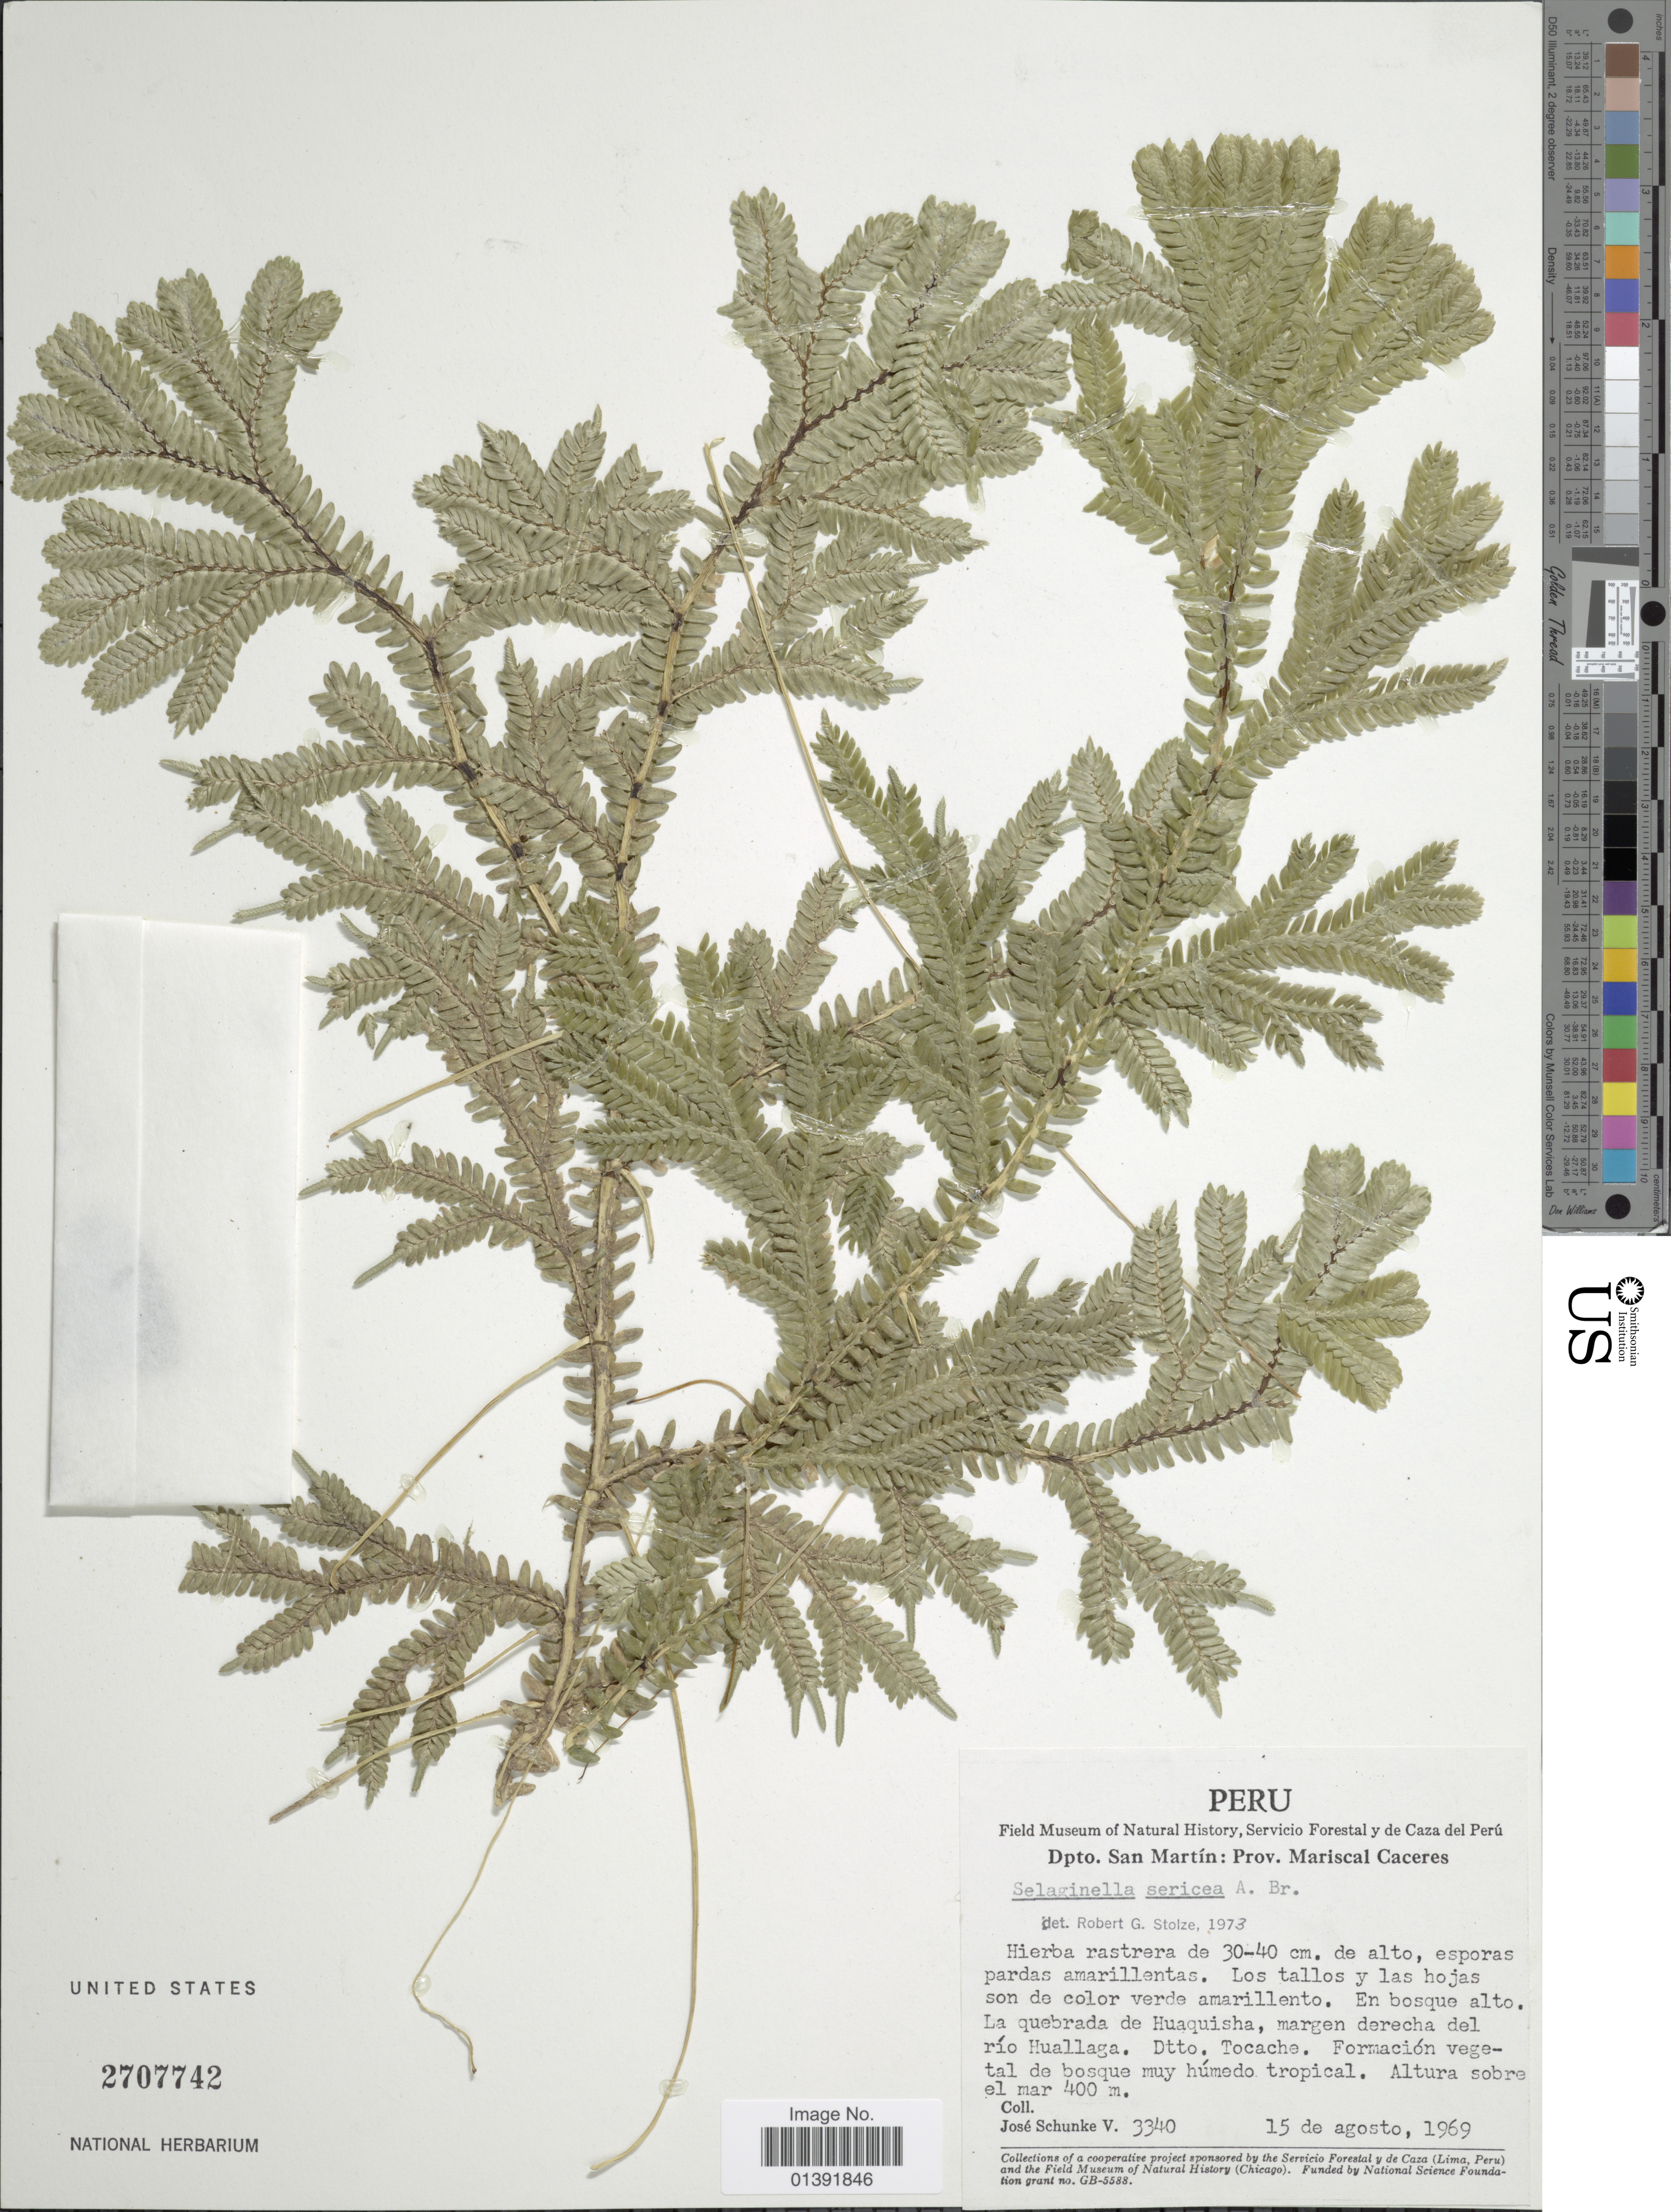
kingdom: Plantae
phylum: Tracheophyta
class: Lycopodiopsida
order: Selaginellales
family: Selaginellaceae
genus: Selaginella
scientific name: Selaginella sericea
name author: A. Braun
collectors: J. Schunke Vigo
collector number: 3340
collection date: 1969-08-15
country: Peru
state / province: San Martín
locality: Prov. Mariscal Caceres. La quebrada de Huaquisha, margen derecha del rio Huallaga, Dtto. Tocache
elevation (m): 400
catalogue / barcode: US 2707742